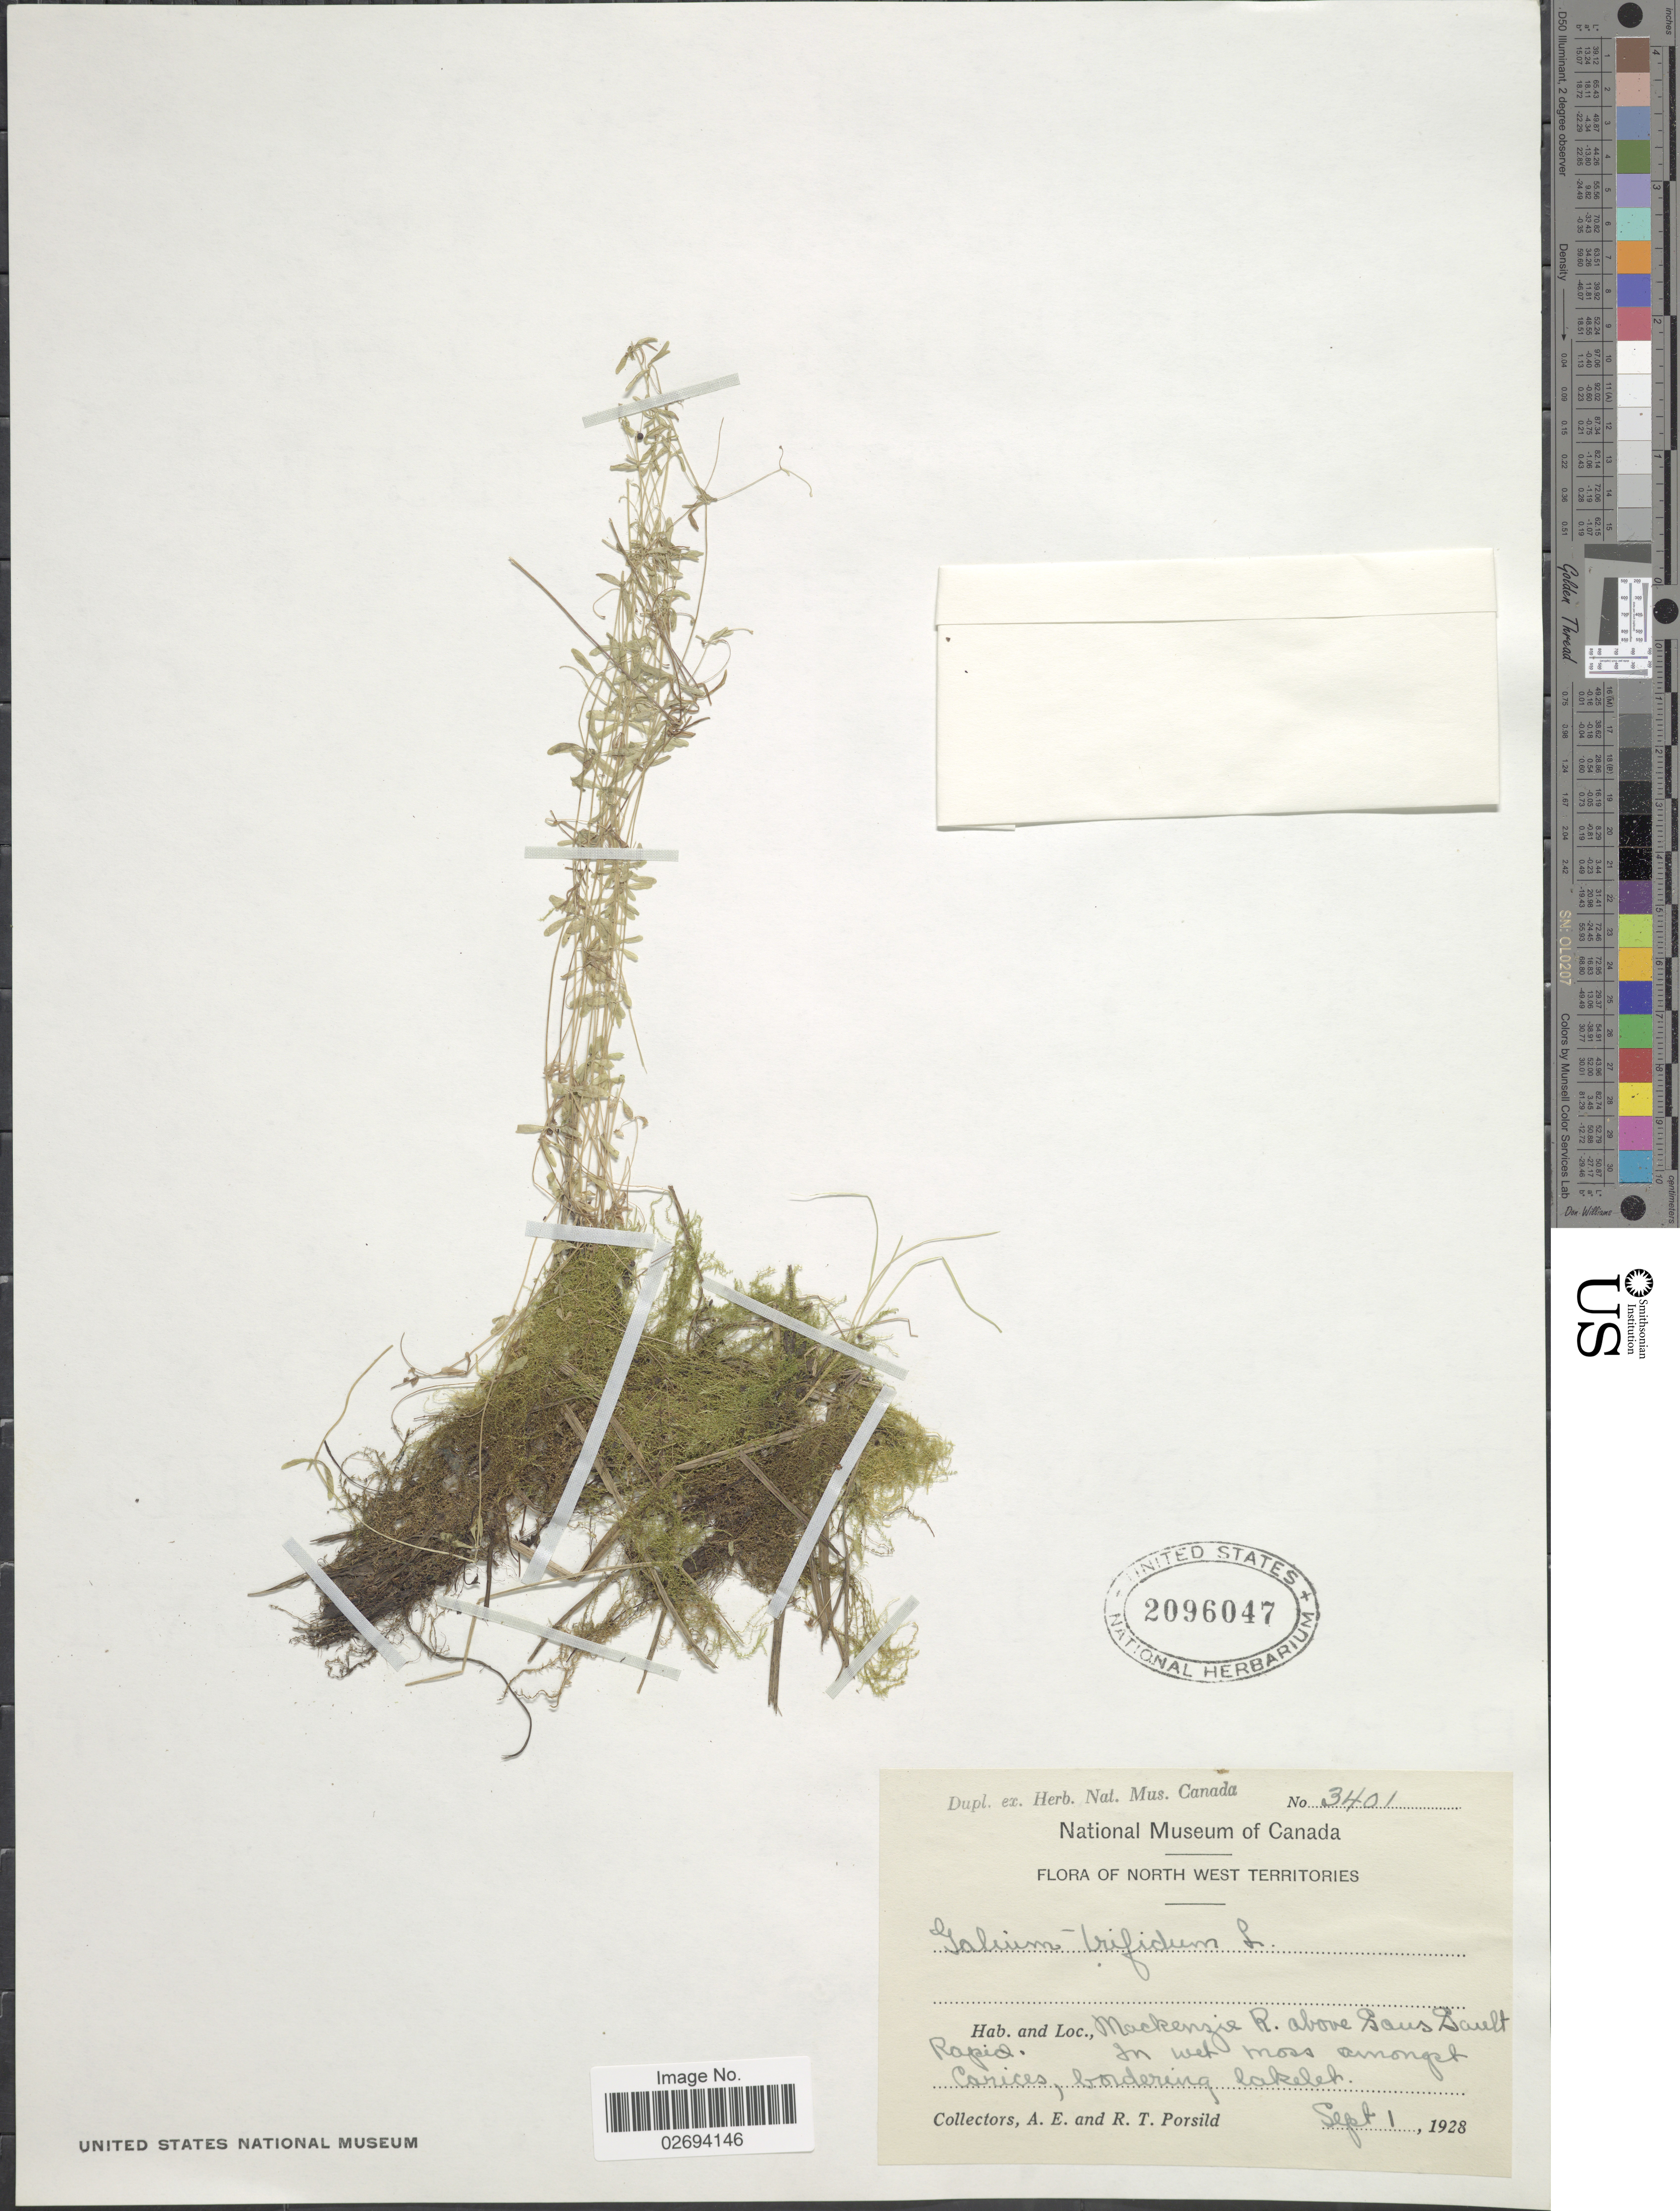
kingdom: Plantae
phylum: Tracheophyta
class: Magnoliopsida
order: Gentianales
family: Rubiaceae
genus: Galium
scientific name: Galium trifidum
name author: L.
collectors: A. E. Porsild & R. T. Porsild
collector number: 3401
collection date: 1928-09-01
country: Canada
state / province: Northwest Territories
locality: Mackenzie R. above Sans Sault Rapid., in wet moss amongst Carices, bordering lakelet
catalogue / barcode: US 2096047